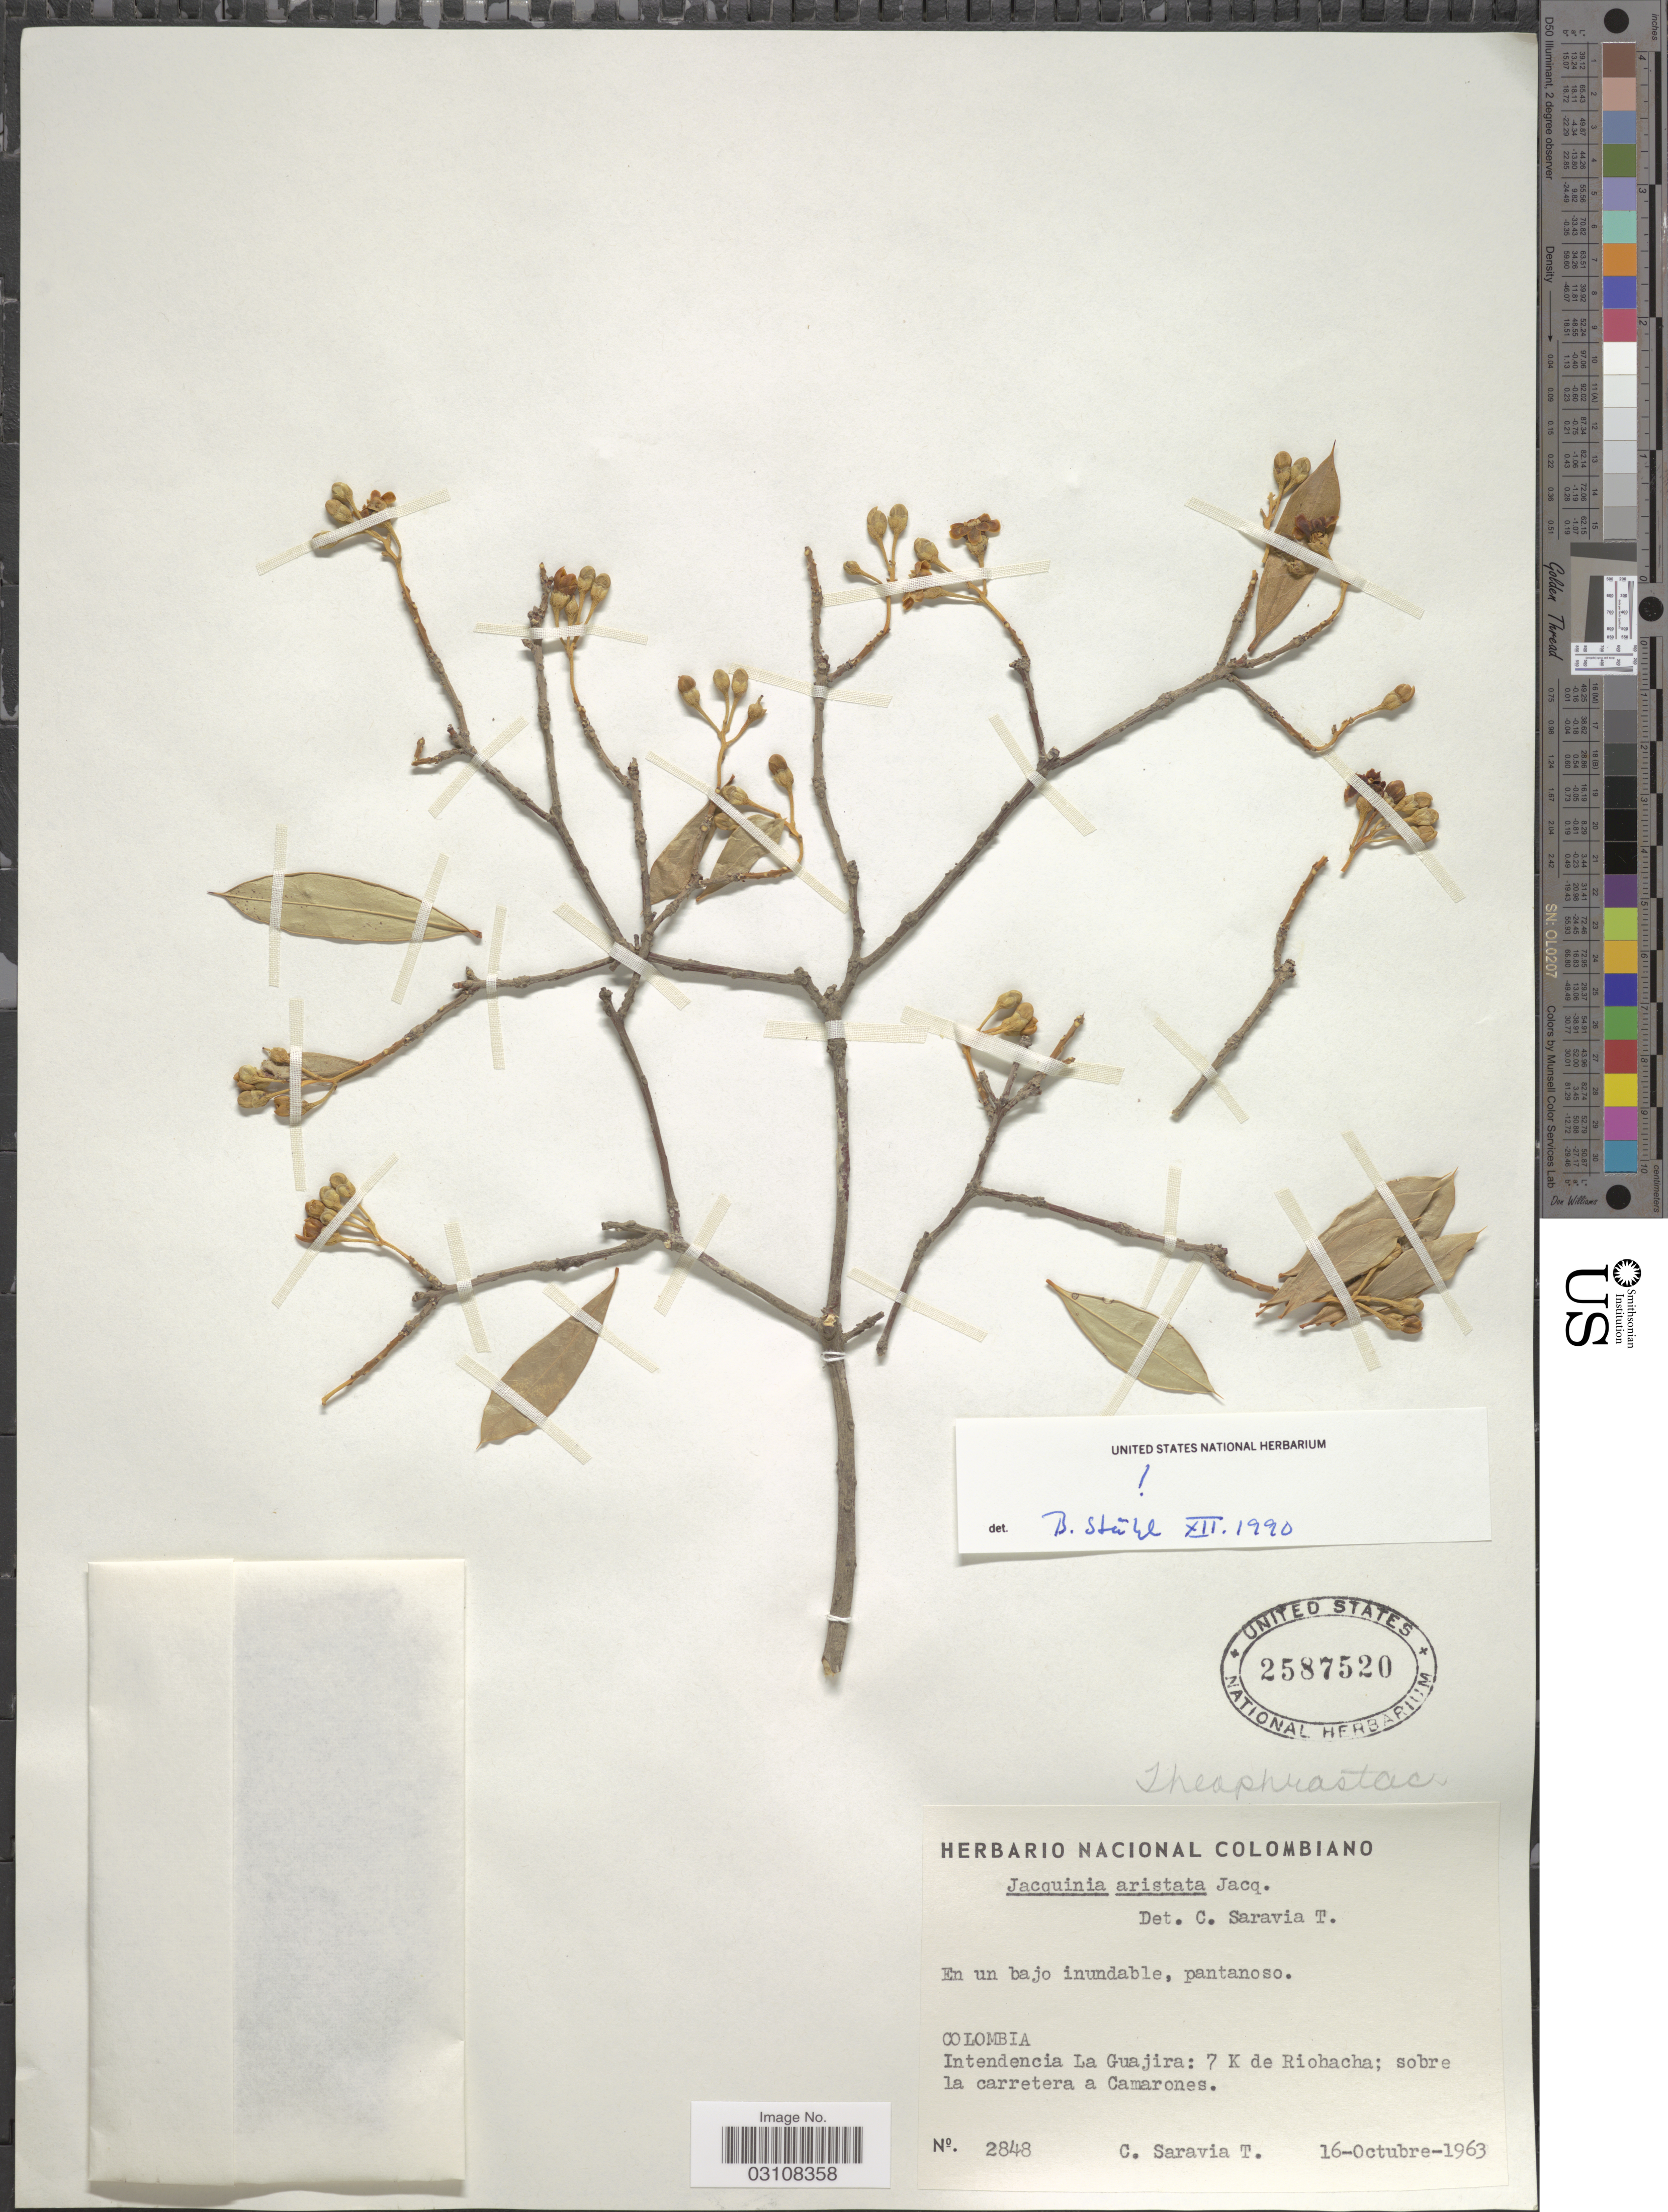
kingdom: Plantae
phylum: Tracheophyta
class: Magnoliopsida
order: Ericales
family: Primulaceae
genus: Bonellia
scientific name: Bonellia frutescens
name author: (Mill.) B. Ståhl & Källersjö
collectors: C. Saravia T.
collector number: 2848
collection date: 1963-10-16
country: Colombia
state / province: La Guajira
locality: Intendencia La Guajira: 7 K de Riohacha; sobre la carretera a Camarones.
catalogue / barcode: US 2587520